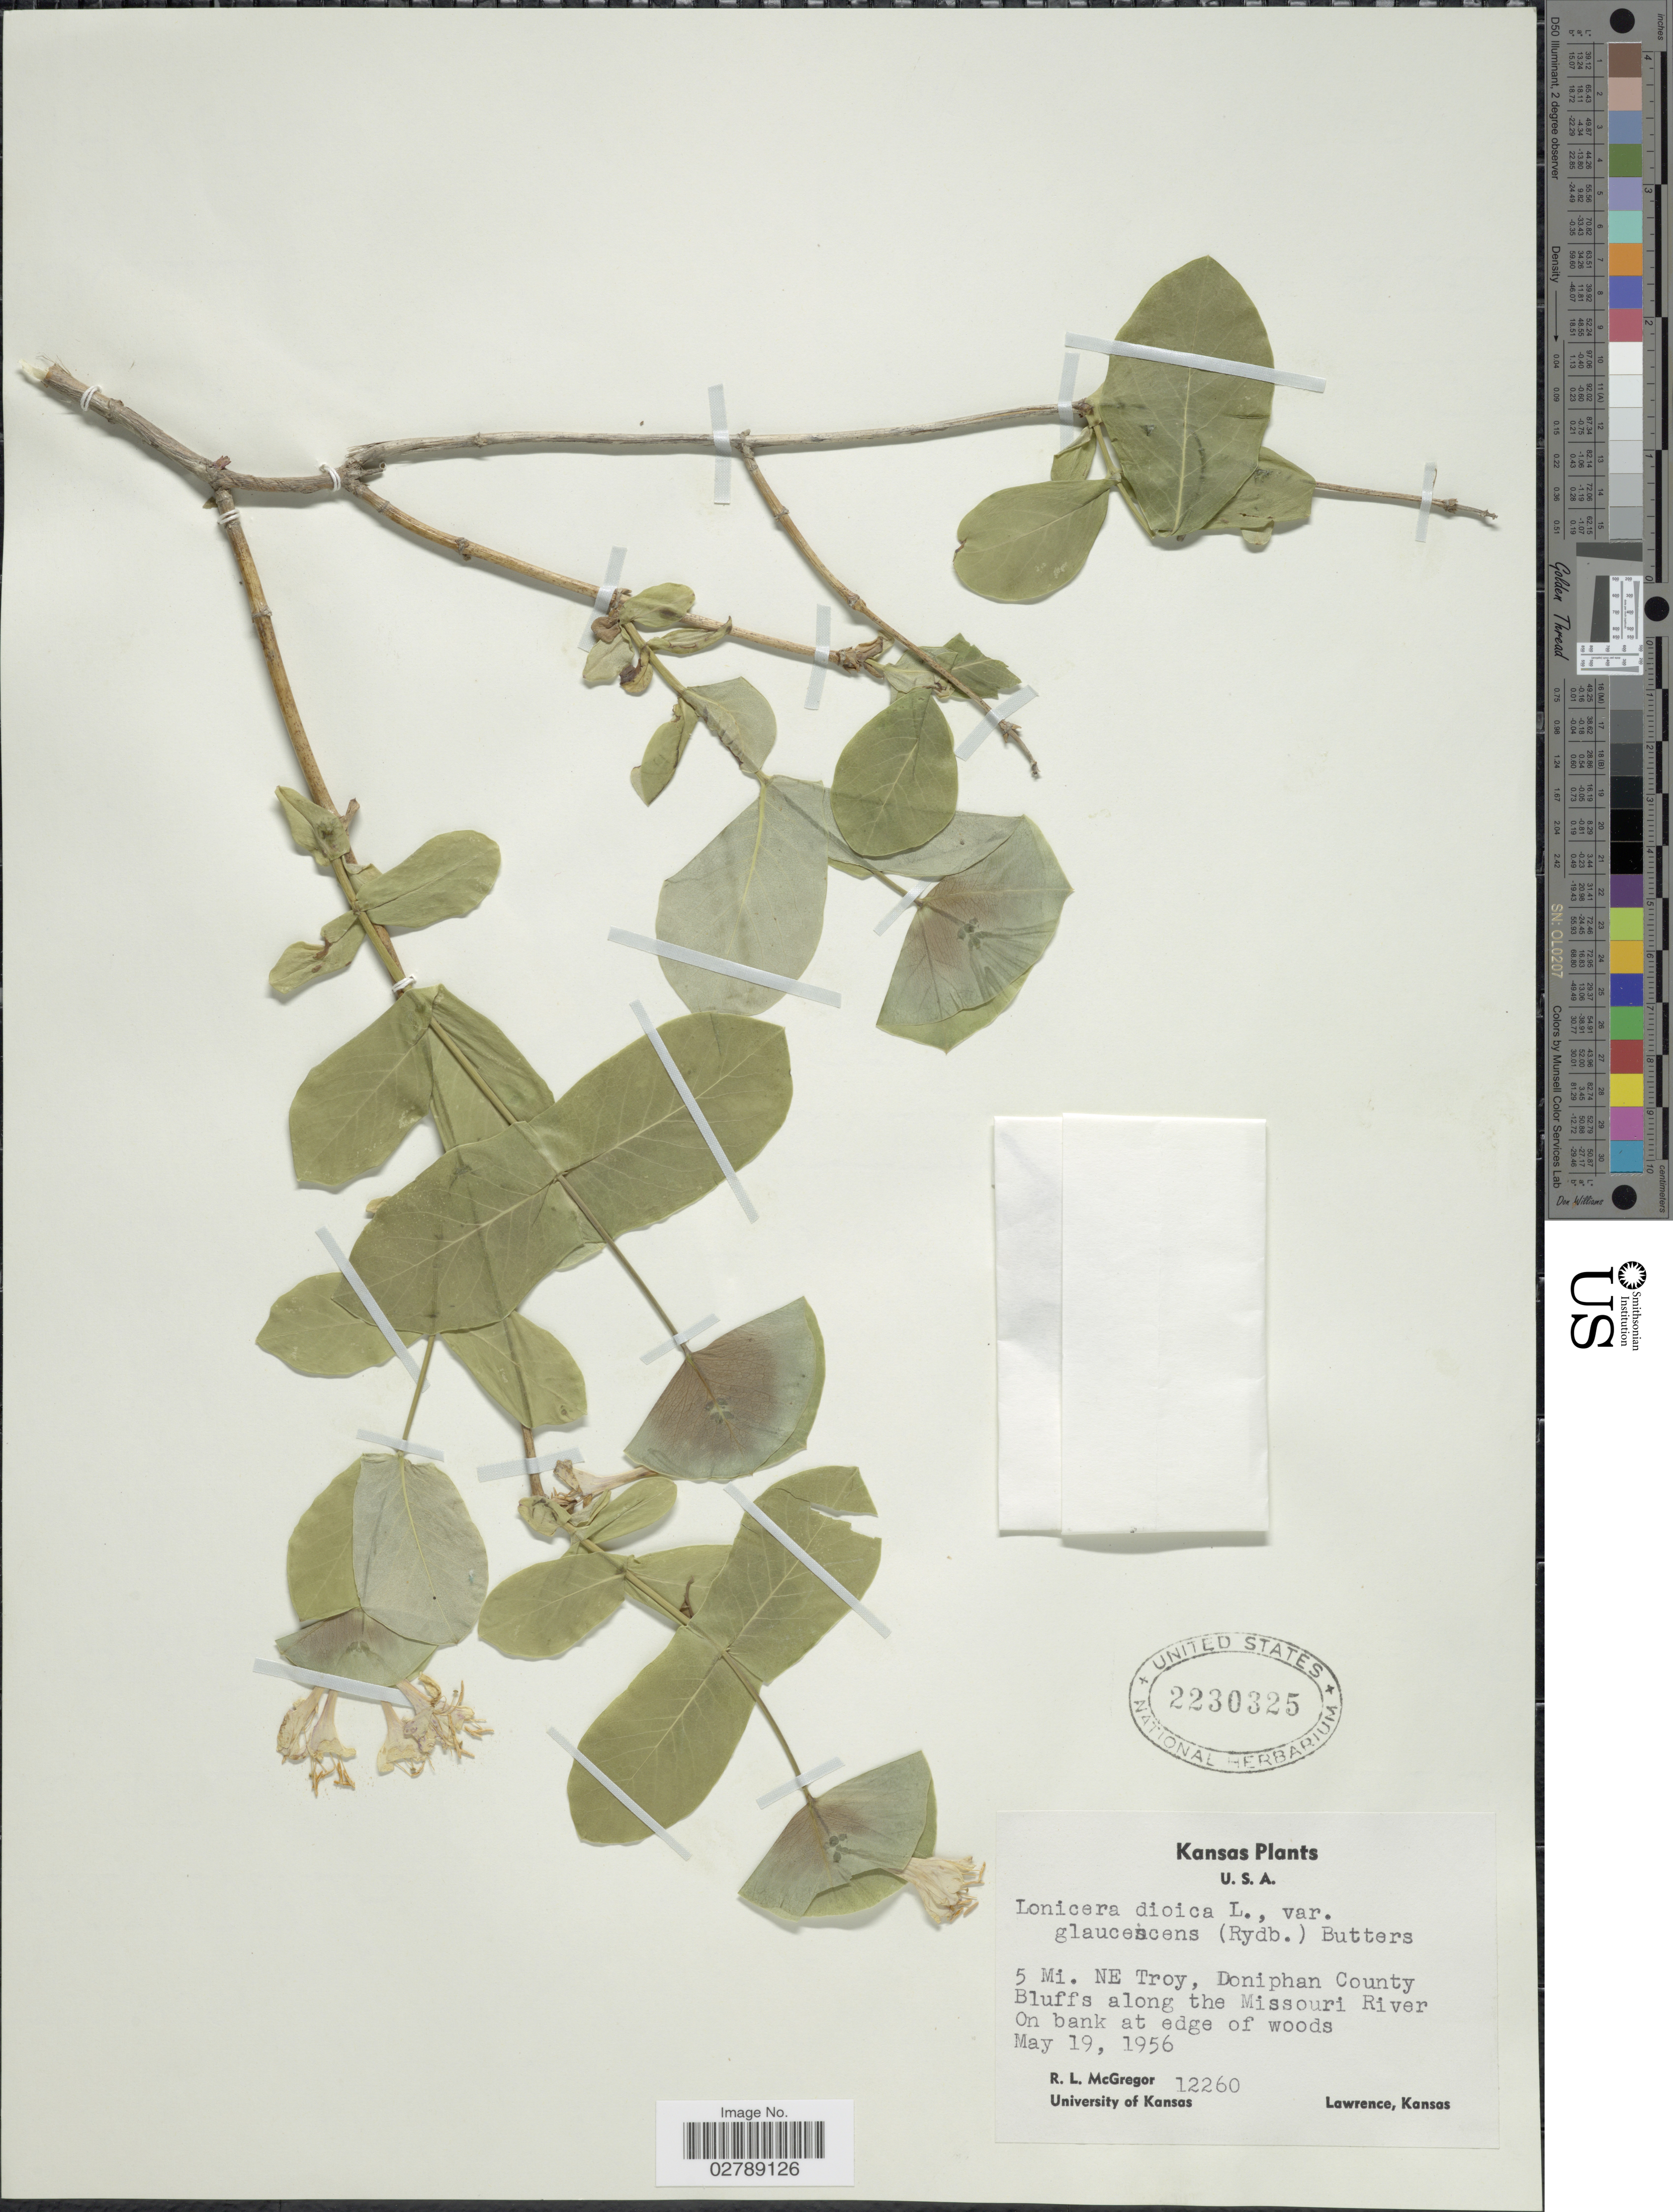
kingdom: Plantae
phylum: Tracheophyta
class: Magnoliopsida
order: Dipsacales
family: Caprifoliaceae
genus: Lonicera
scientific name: Lonicera dioica var. glaucescens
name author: (Rydb.) Butters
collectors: R. McGregor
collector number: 12260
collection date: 1956-05-19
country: United States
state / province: Kansas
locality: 5 Mi. NE Troy, Doniphan County Bluffs along the Missouri River.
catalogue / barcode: US 2230325